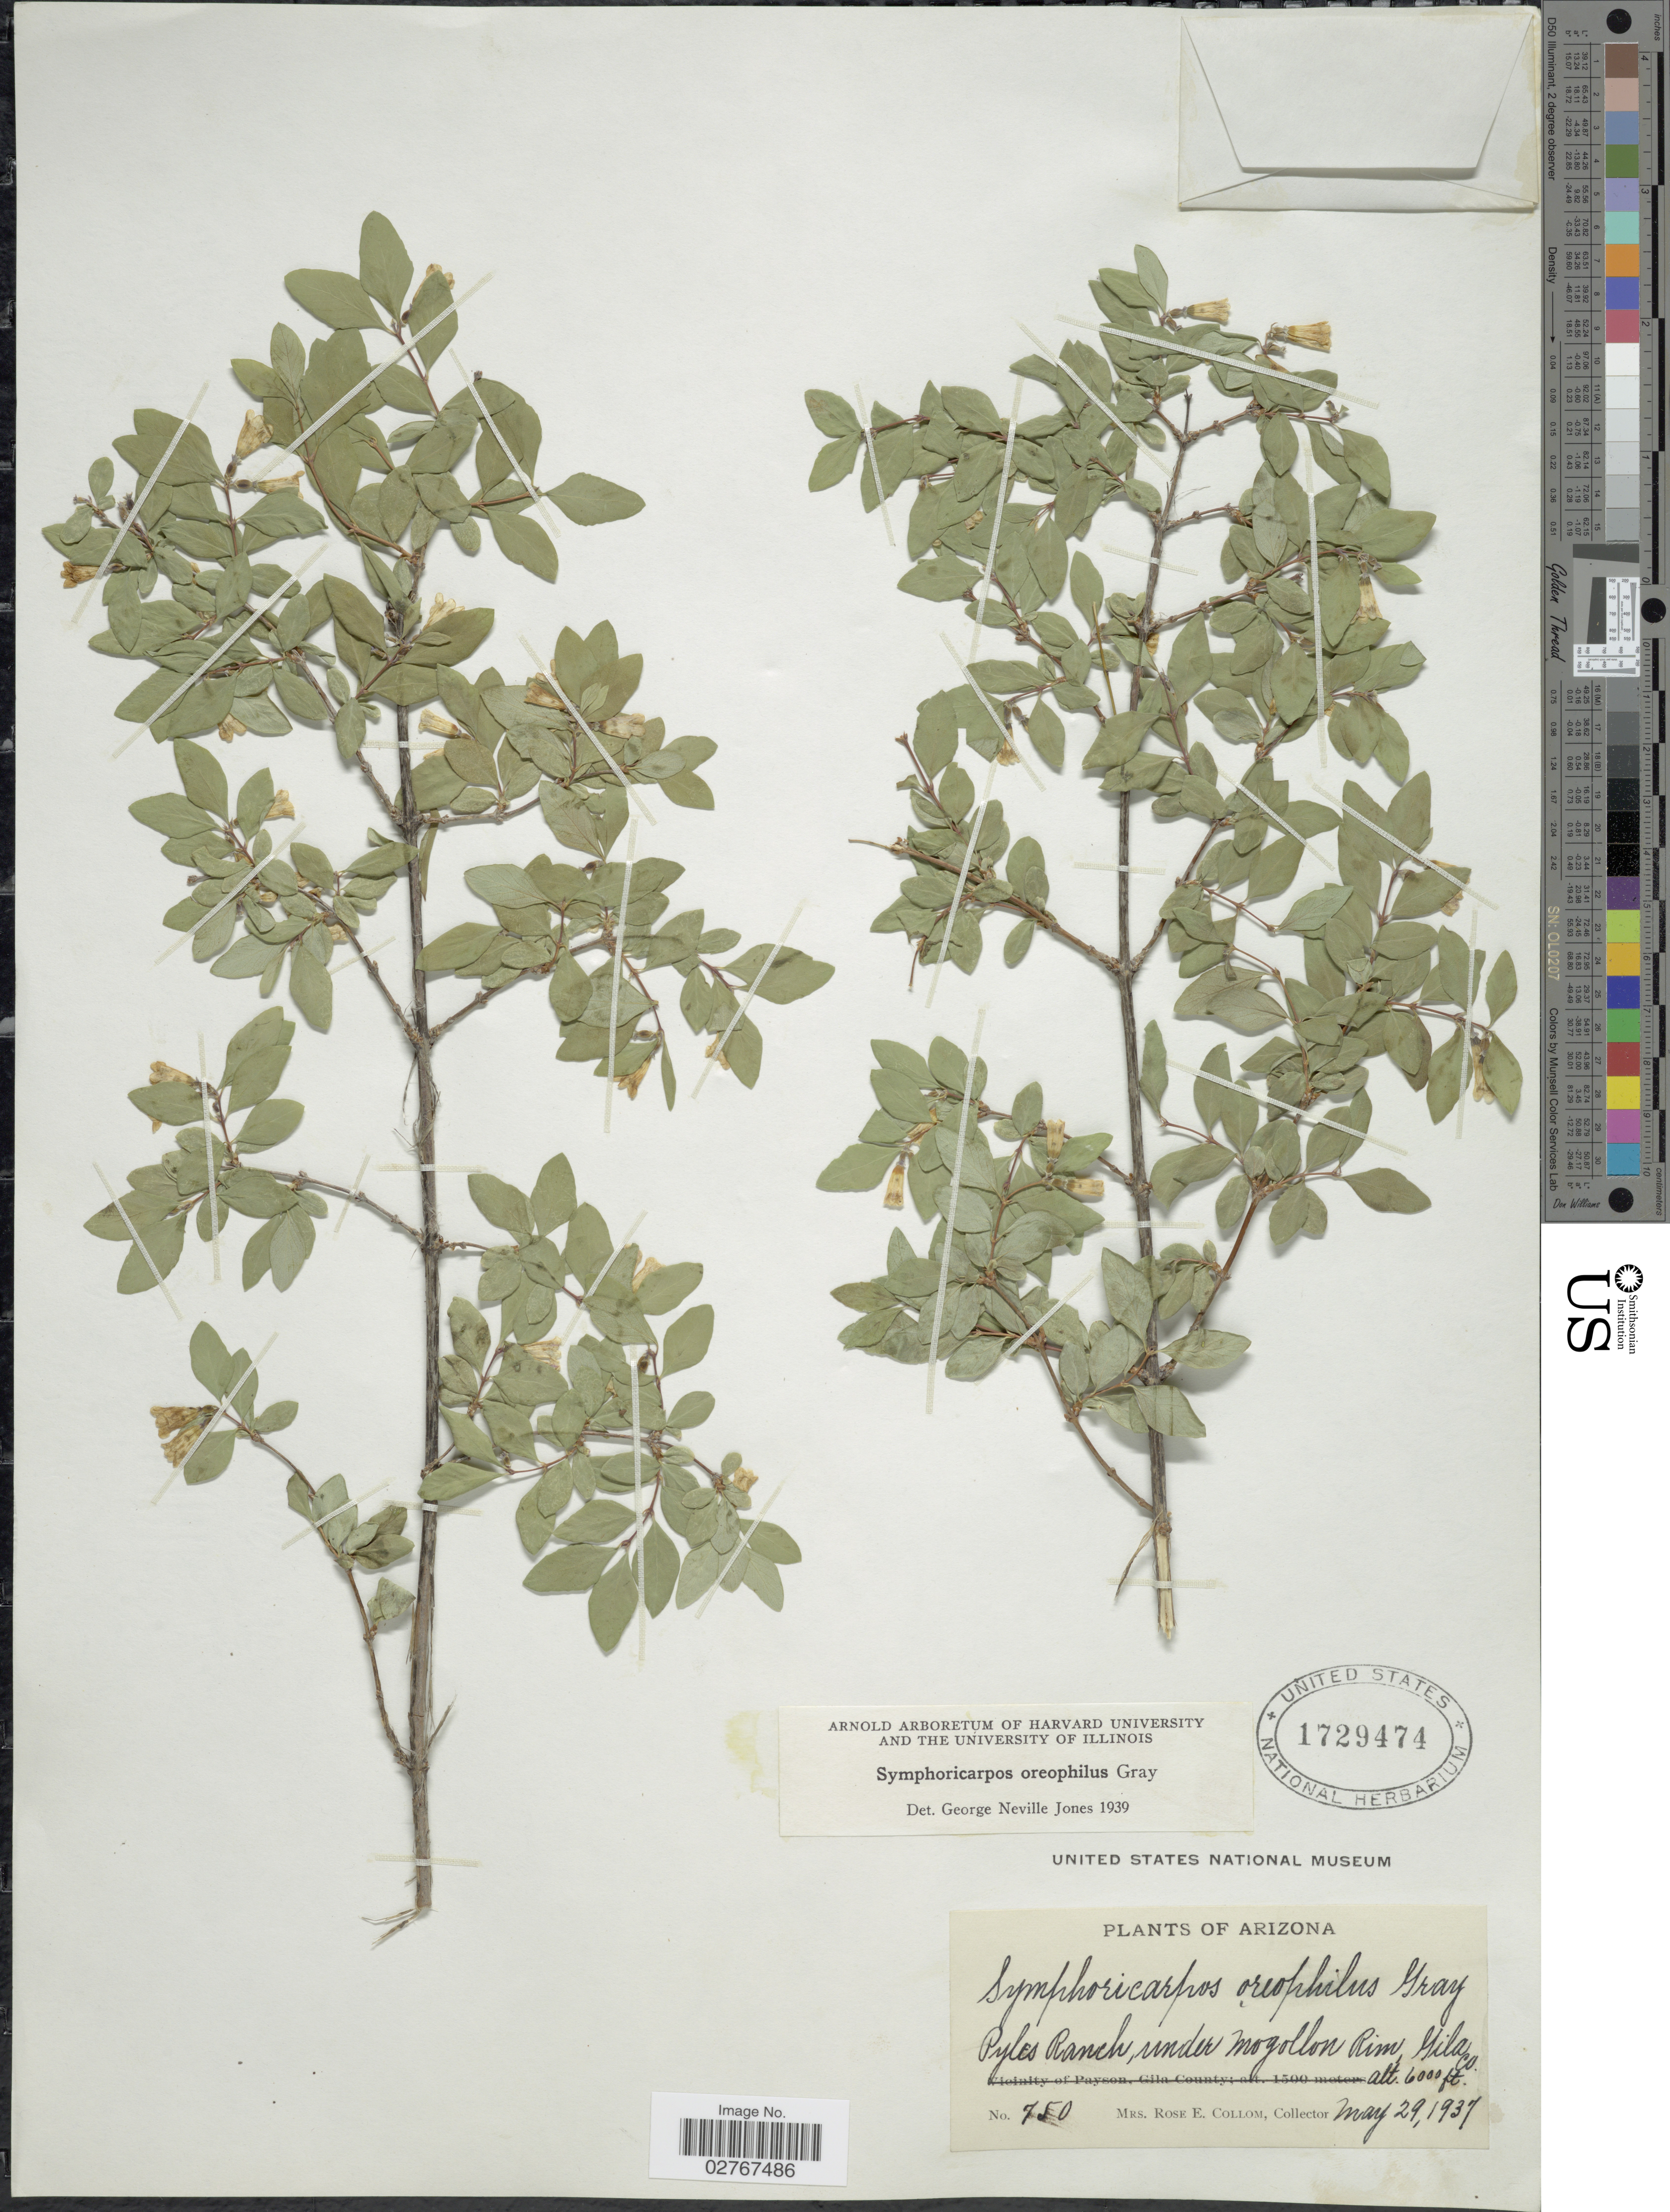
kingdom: Plantae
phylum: Tracheophyta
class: Magnoliopsida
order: Dipsacales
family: Caprifoliaceae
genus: Symphoricarpos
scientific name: Symphoricarpos oreophilus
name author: A. Gray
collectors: R. E. Collom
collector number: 750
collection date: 1937-05-29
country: United States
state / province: Arizona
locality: Pyles Ranch, under Mogollon Rim, Gila Co.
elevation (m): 1829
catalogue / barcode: US 1729474